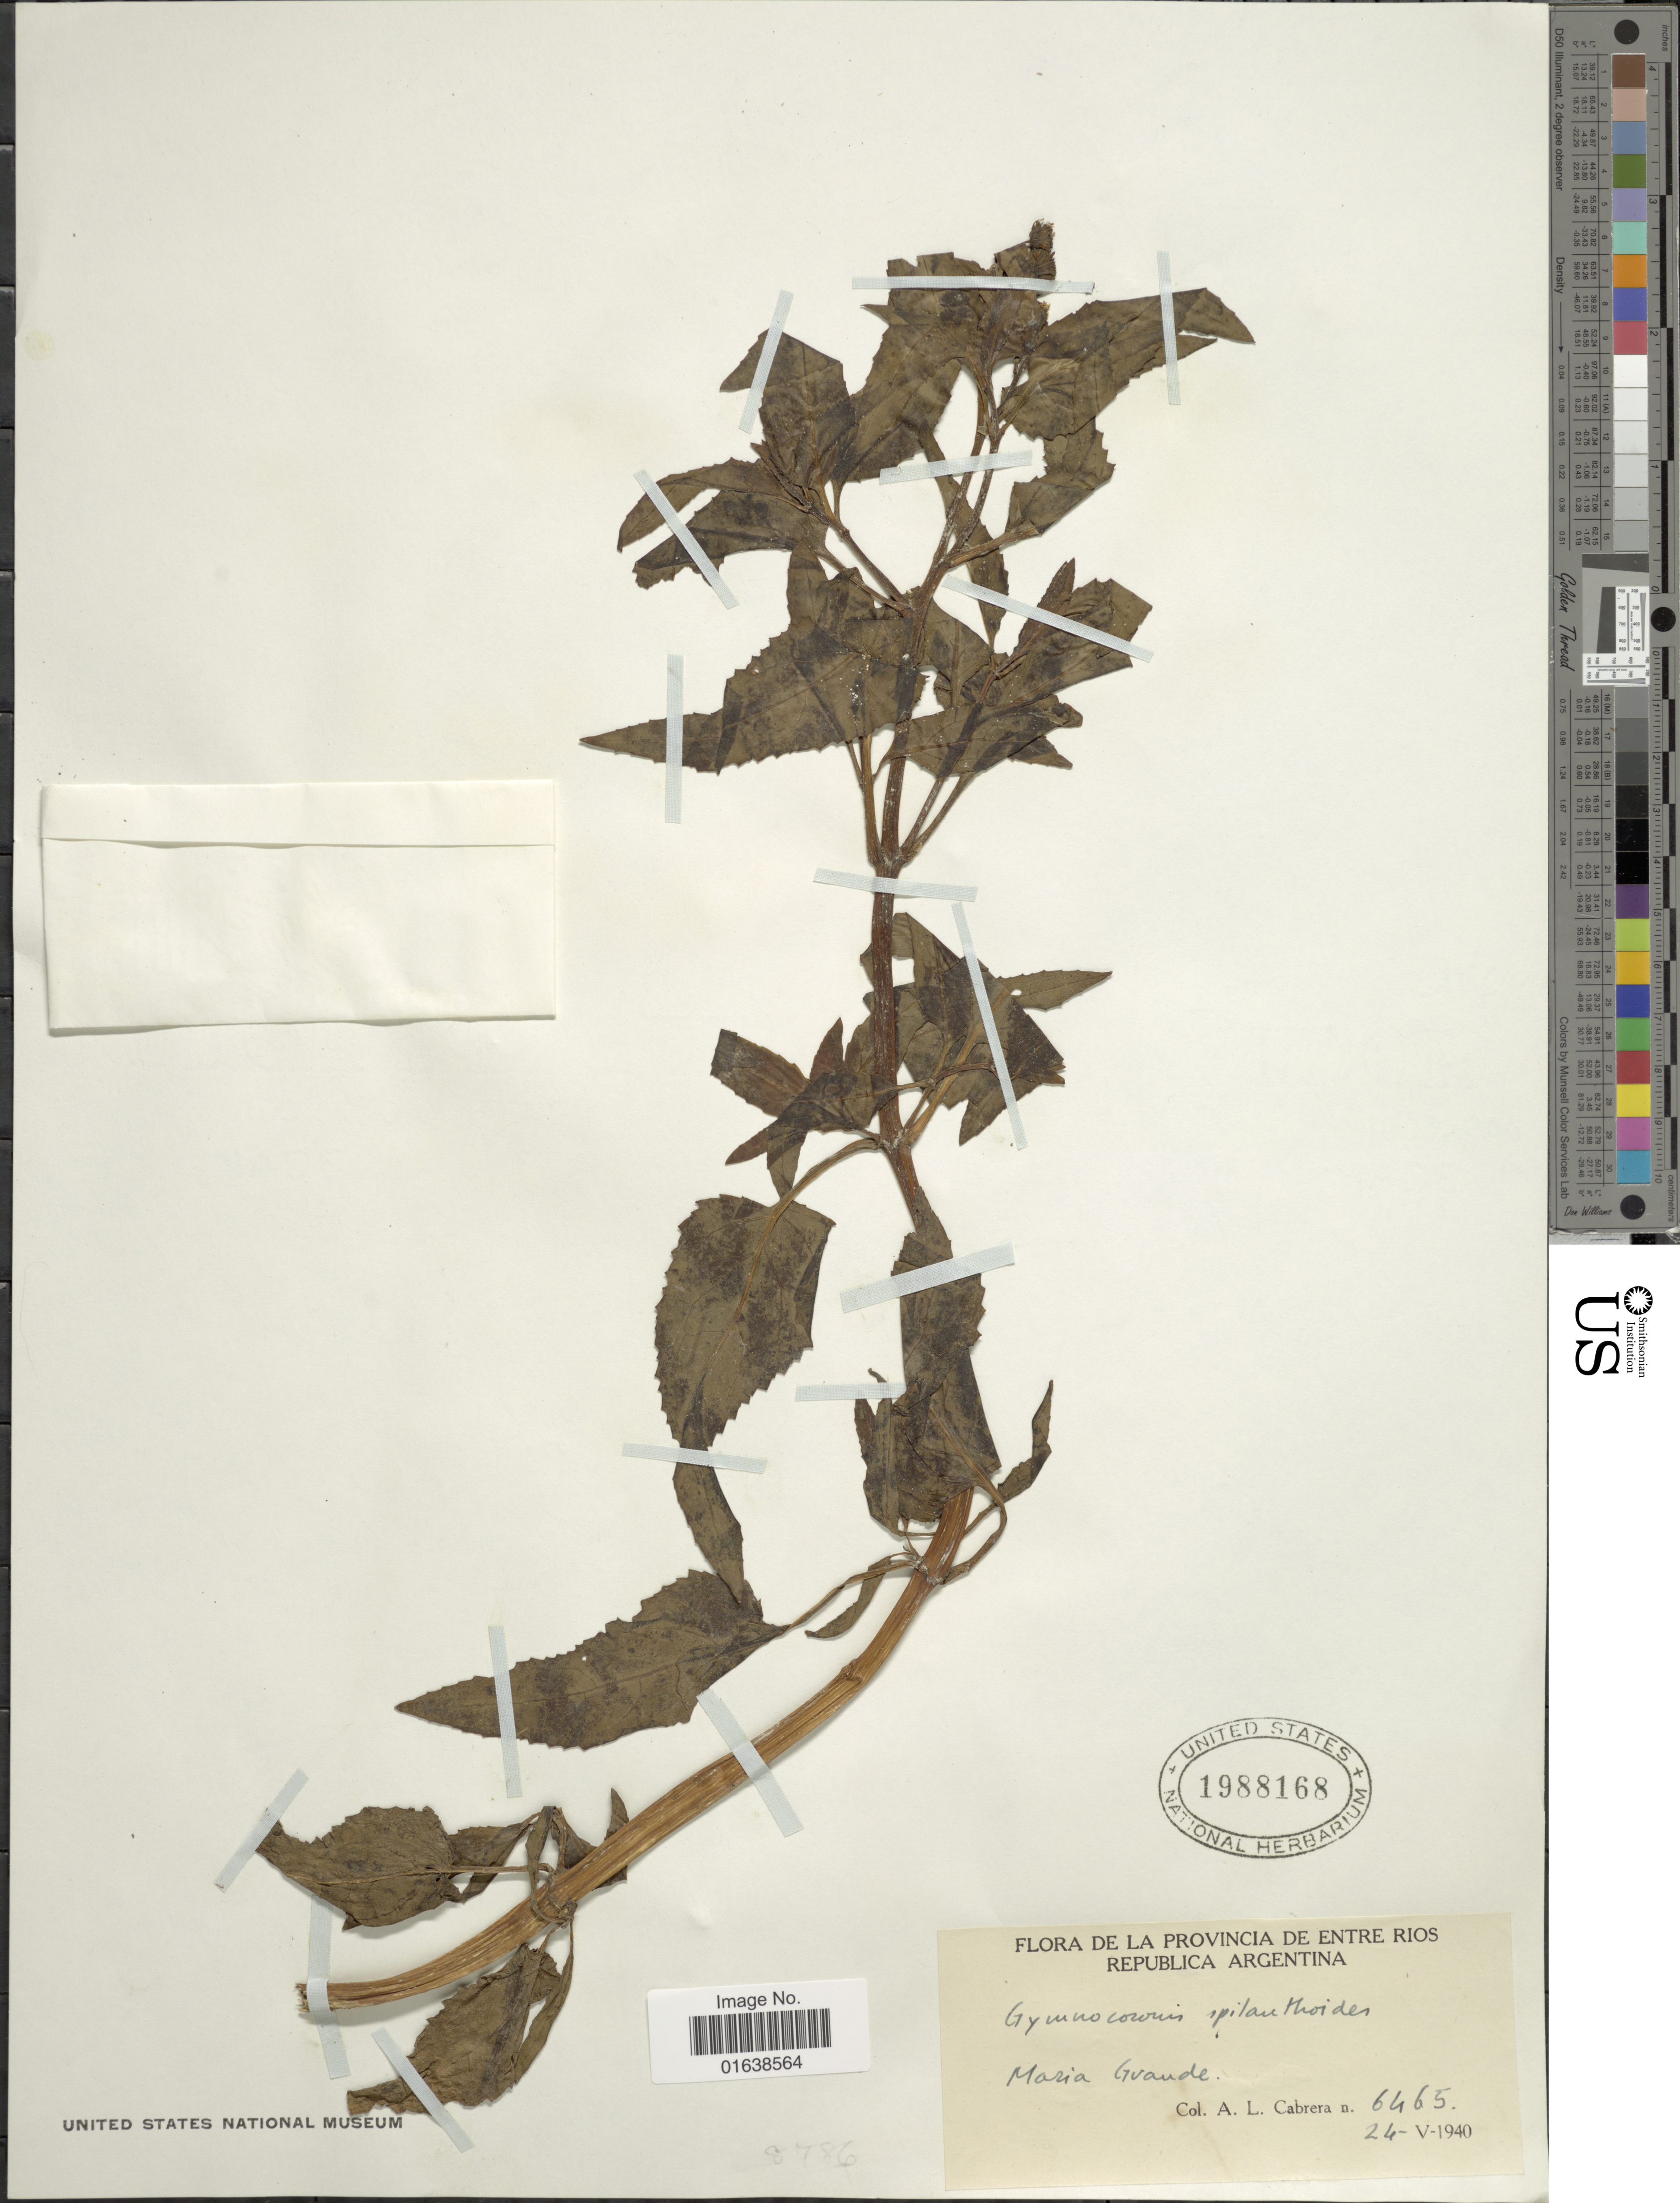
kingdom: Plantae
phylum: Tracheophyta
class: Magnoliopsida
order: Asterales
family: Asteraceae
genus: Gymnocoronis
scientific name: Gymnocoronis spilanthoides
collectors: A. L. Cabrera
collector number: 6465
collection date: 1940-05-24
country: Argentina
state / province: Entre Rios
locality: Provincia de Entre Rios. Republica Argentina. Maria Grande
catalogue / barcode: US 1988168